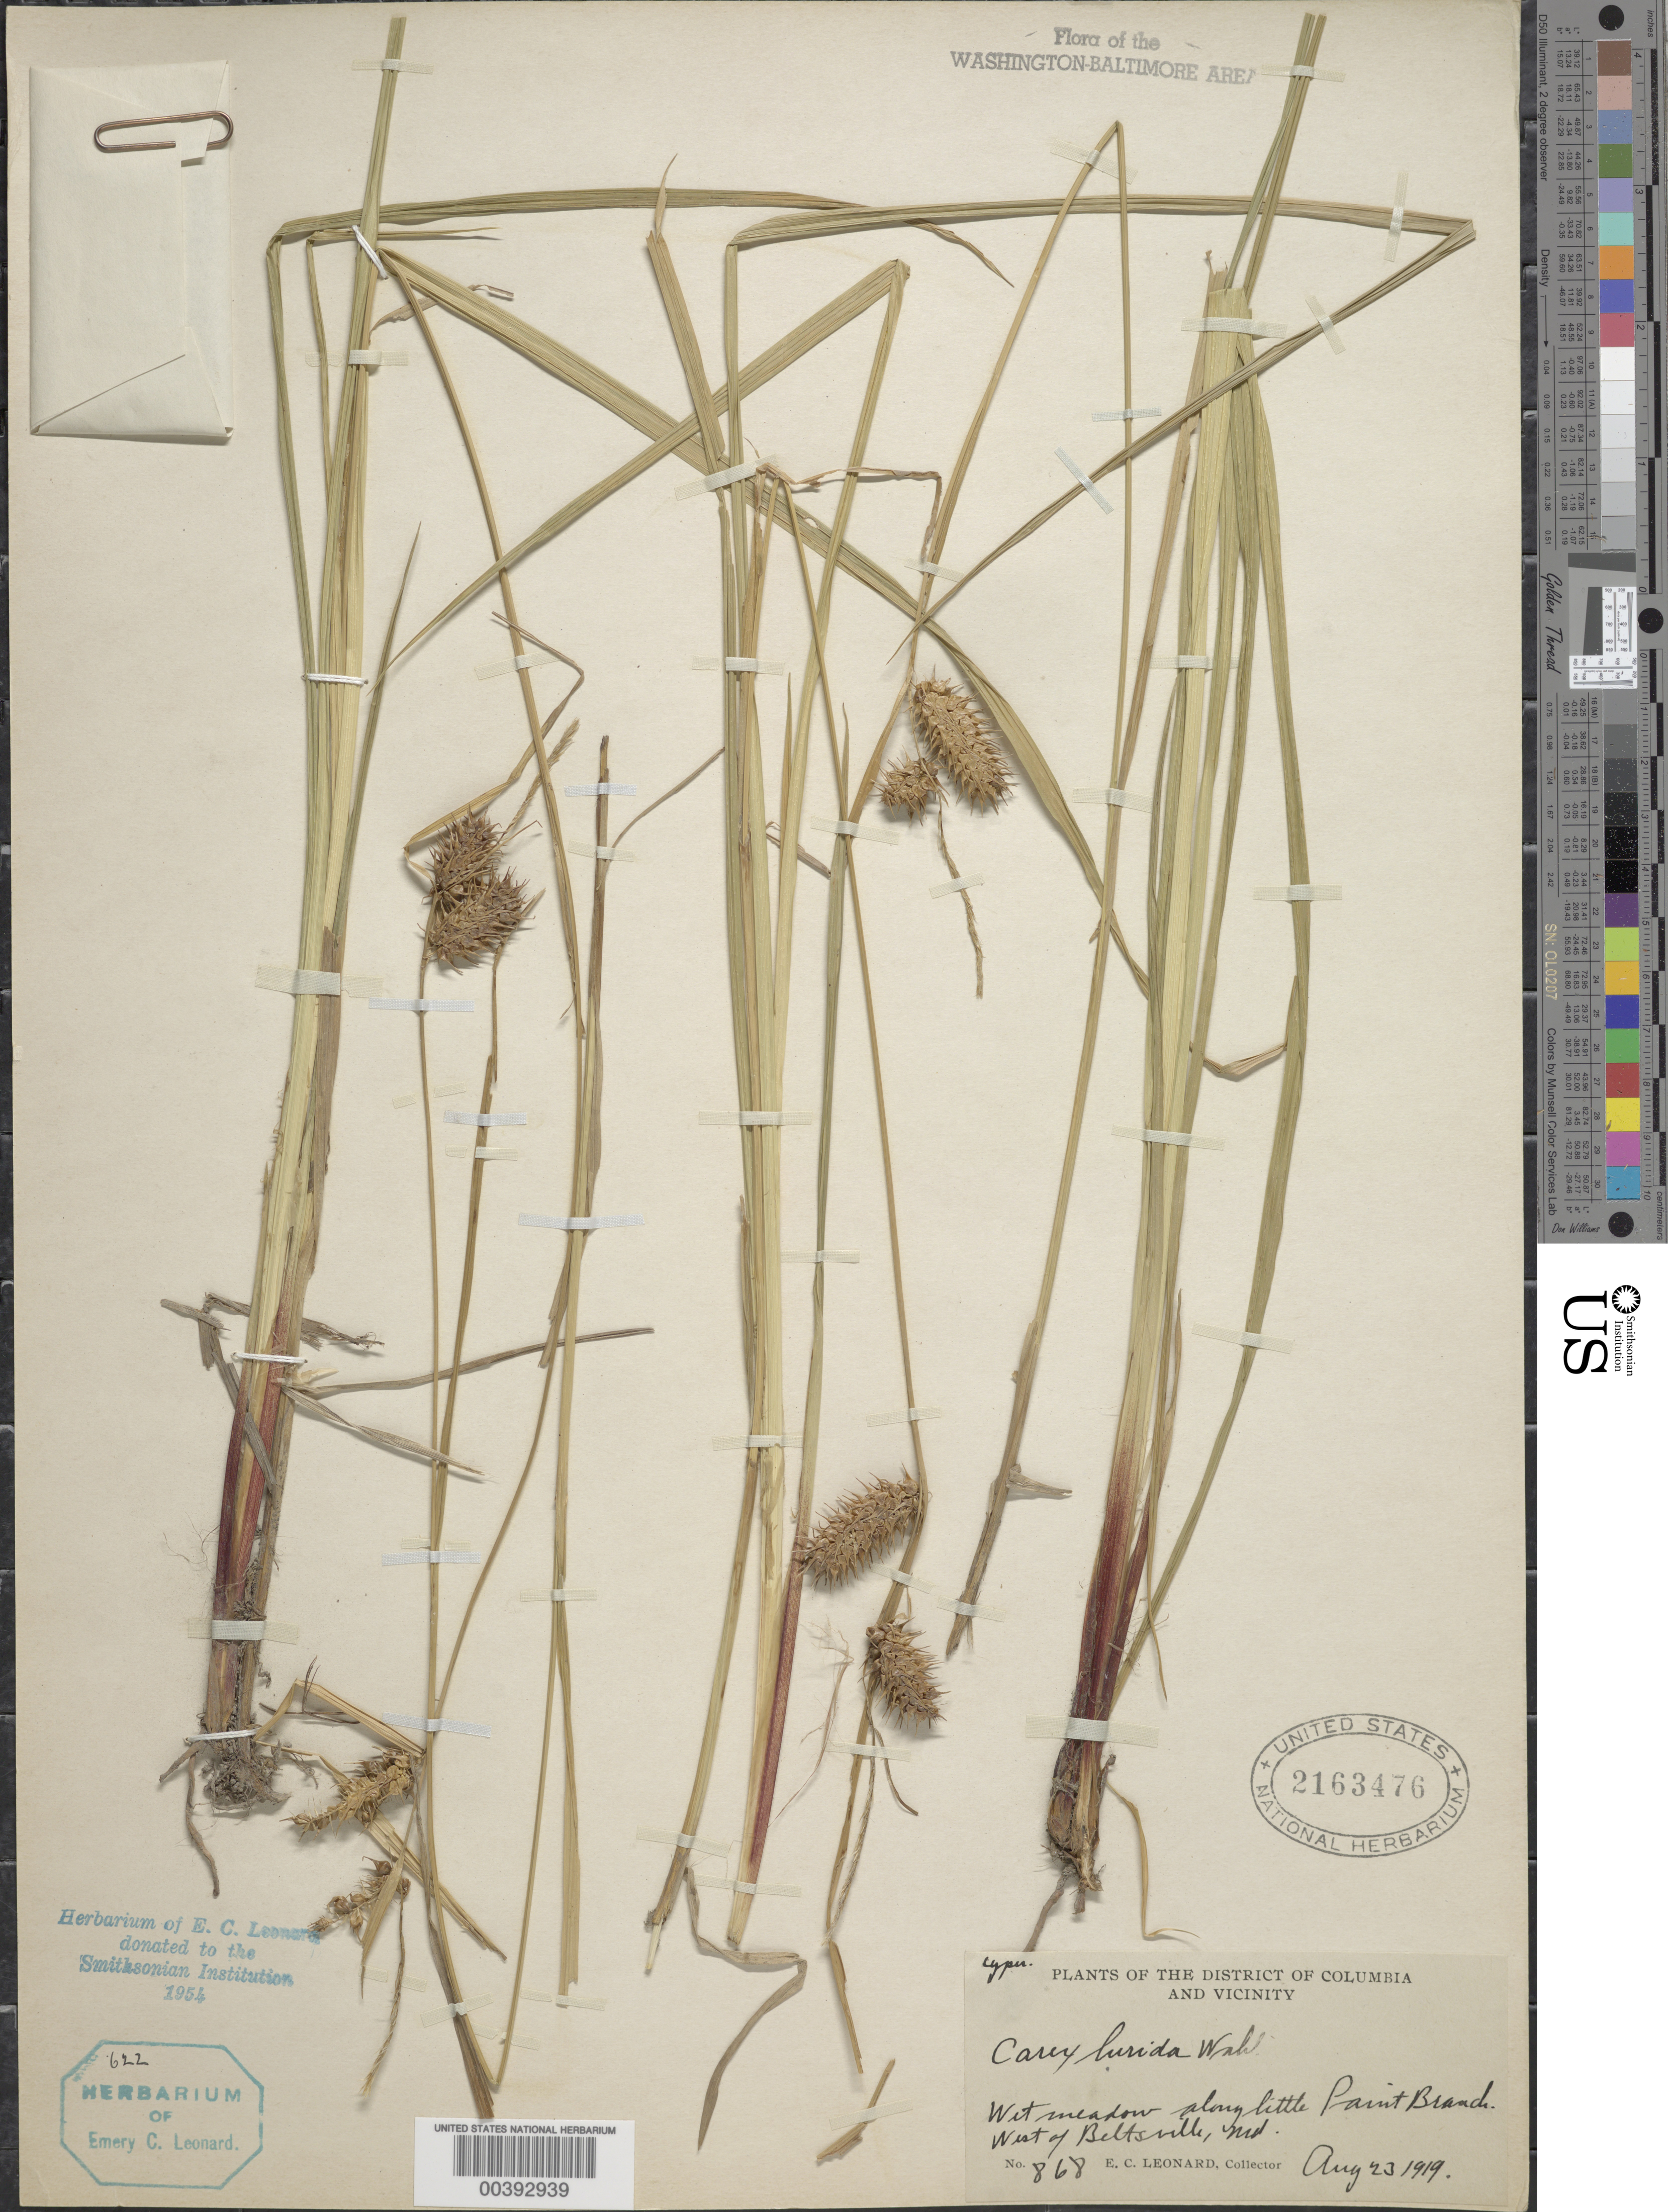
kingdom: Plantae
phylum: Tracheophyta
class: Liliopsida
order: Poales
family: Cyperaceae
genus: Carex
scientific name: Carex lurida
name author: Wahlenb.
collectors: E. C. Leonard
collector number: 868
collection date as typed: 23 Aug 1919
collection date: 1919-08-23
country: United States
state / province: Maryland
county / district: Prince George's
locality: Paint Branch, west of Beltsville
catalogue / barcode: US 2163476